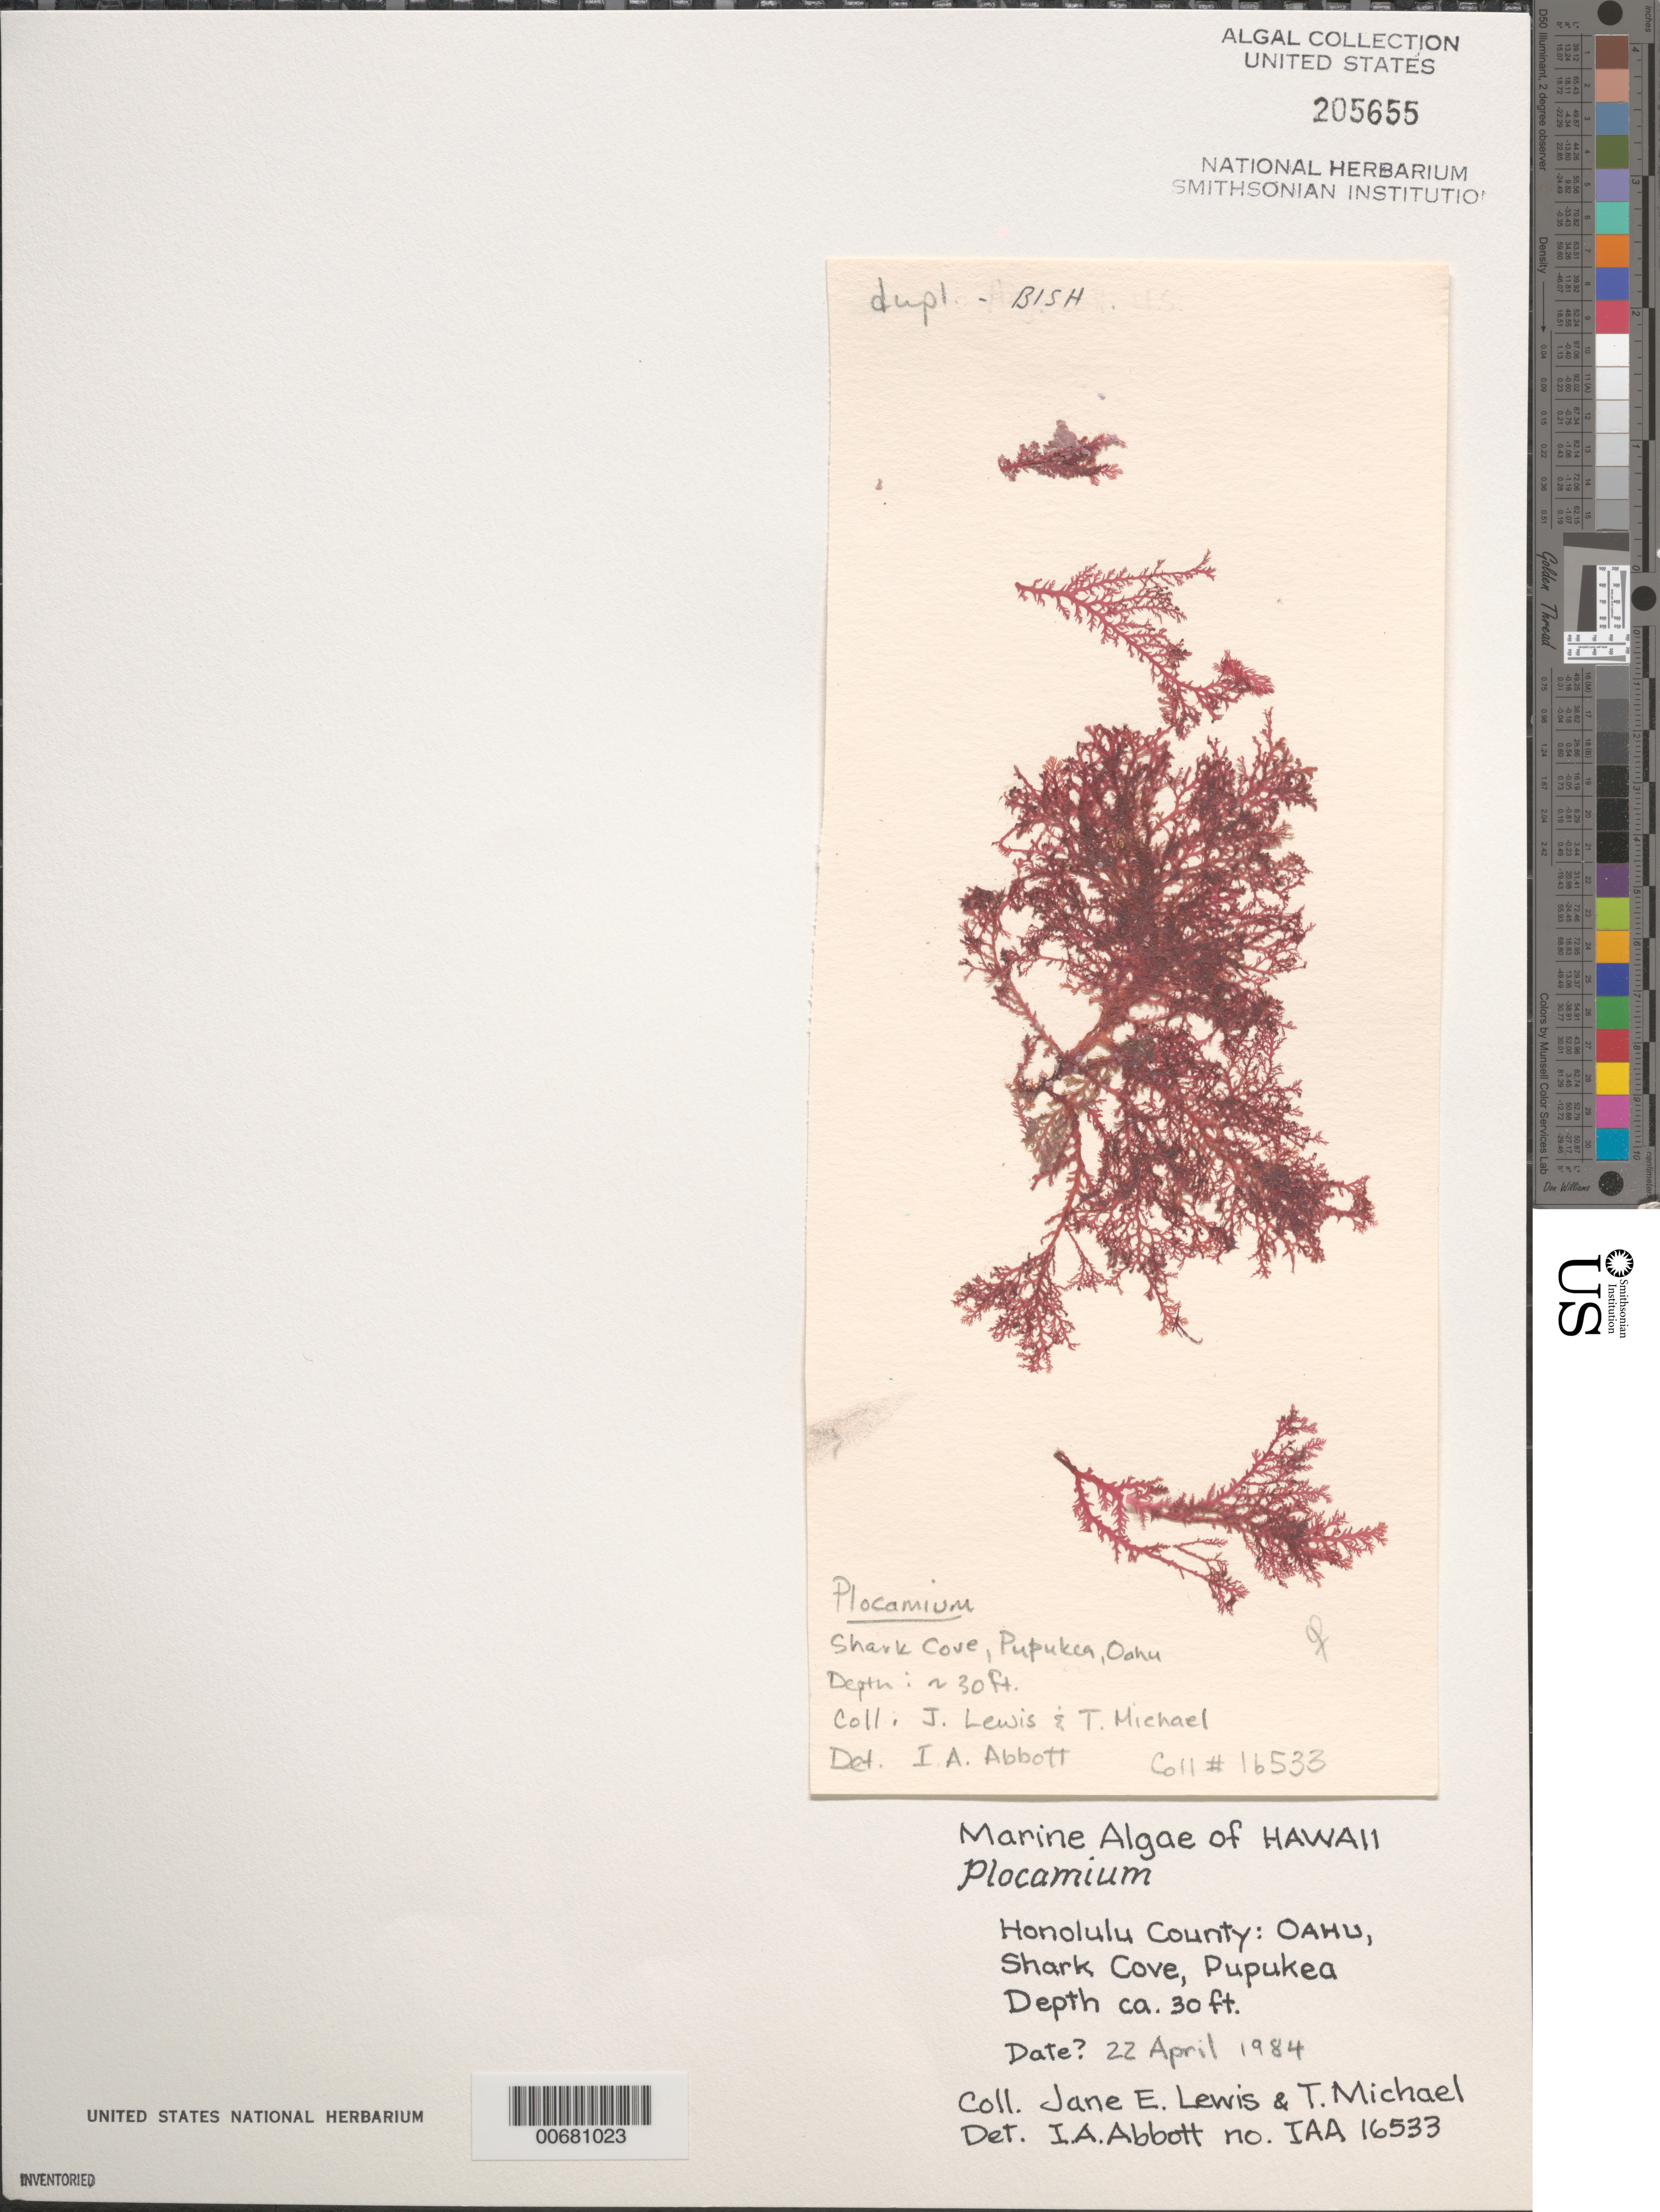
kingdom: Plantae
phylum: Rhodophyta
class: Florideophyceae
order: Plocamiales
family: Plocamiaceae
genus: Plocamium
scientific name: Plocamium sp.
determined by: Abbott, Isabella A.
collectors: J. Lewis & T. Michael or Micheals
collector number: IAA 16533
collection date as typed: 22 Apr 1984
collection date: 1984-04-22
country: United States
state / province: Hawaii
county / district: Honolulu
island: Oahu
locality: Shark Cove, Pupukea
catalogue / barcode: US 205655